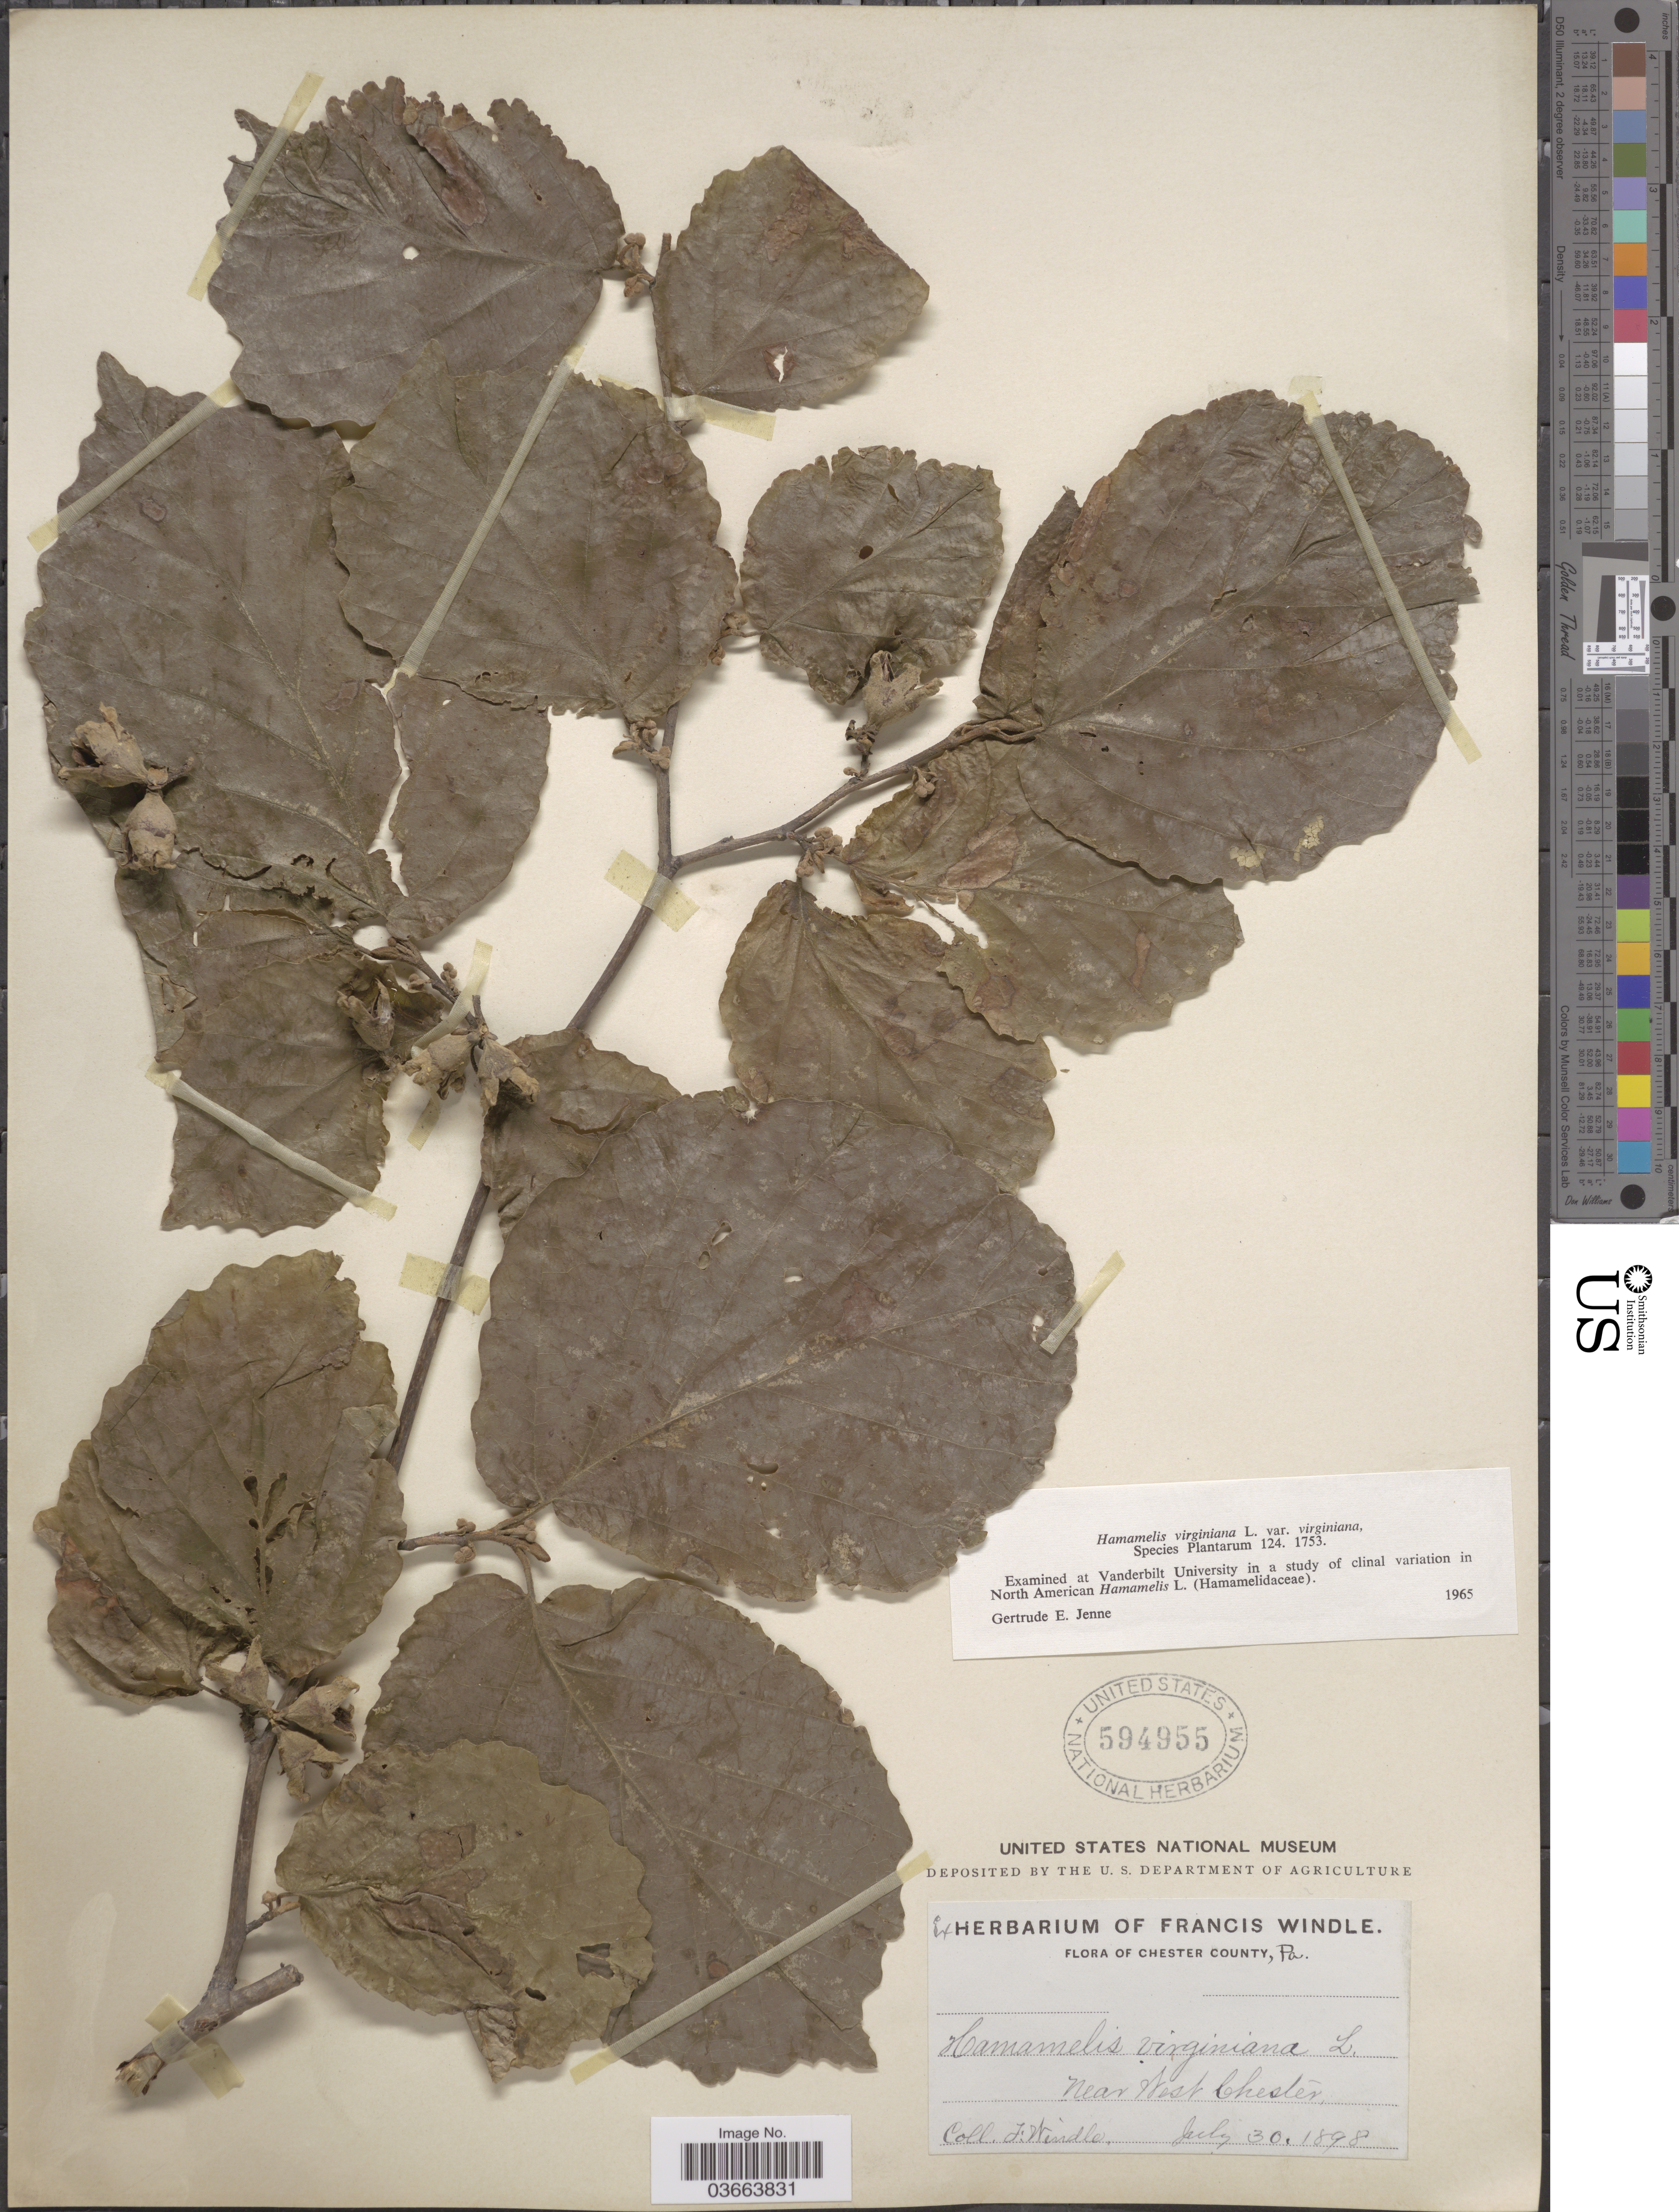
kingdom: Plantae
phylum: Tracheophyta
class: Magnoliopsida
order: Saxifragales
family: Hamamelidaceae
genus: Hamamelis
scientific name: Hamamelis virginiana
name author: L.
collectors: F. Windle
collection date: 1898-07-30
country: United States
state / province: Pennsylvania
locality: Chester County. Near West Chester.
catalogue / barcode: US 594955